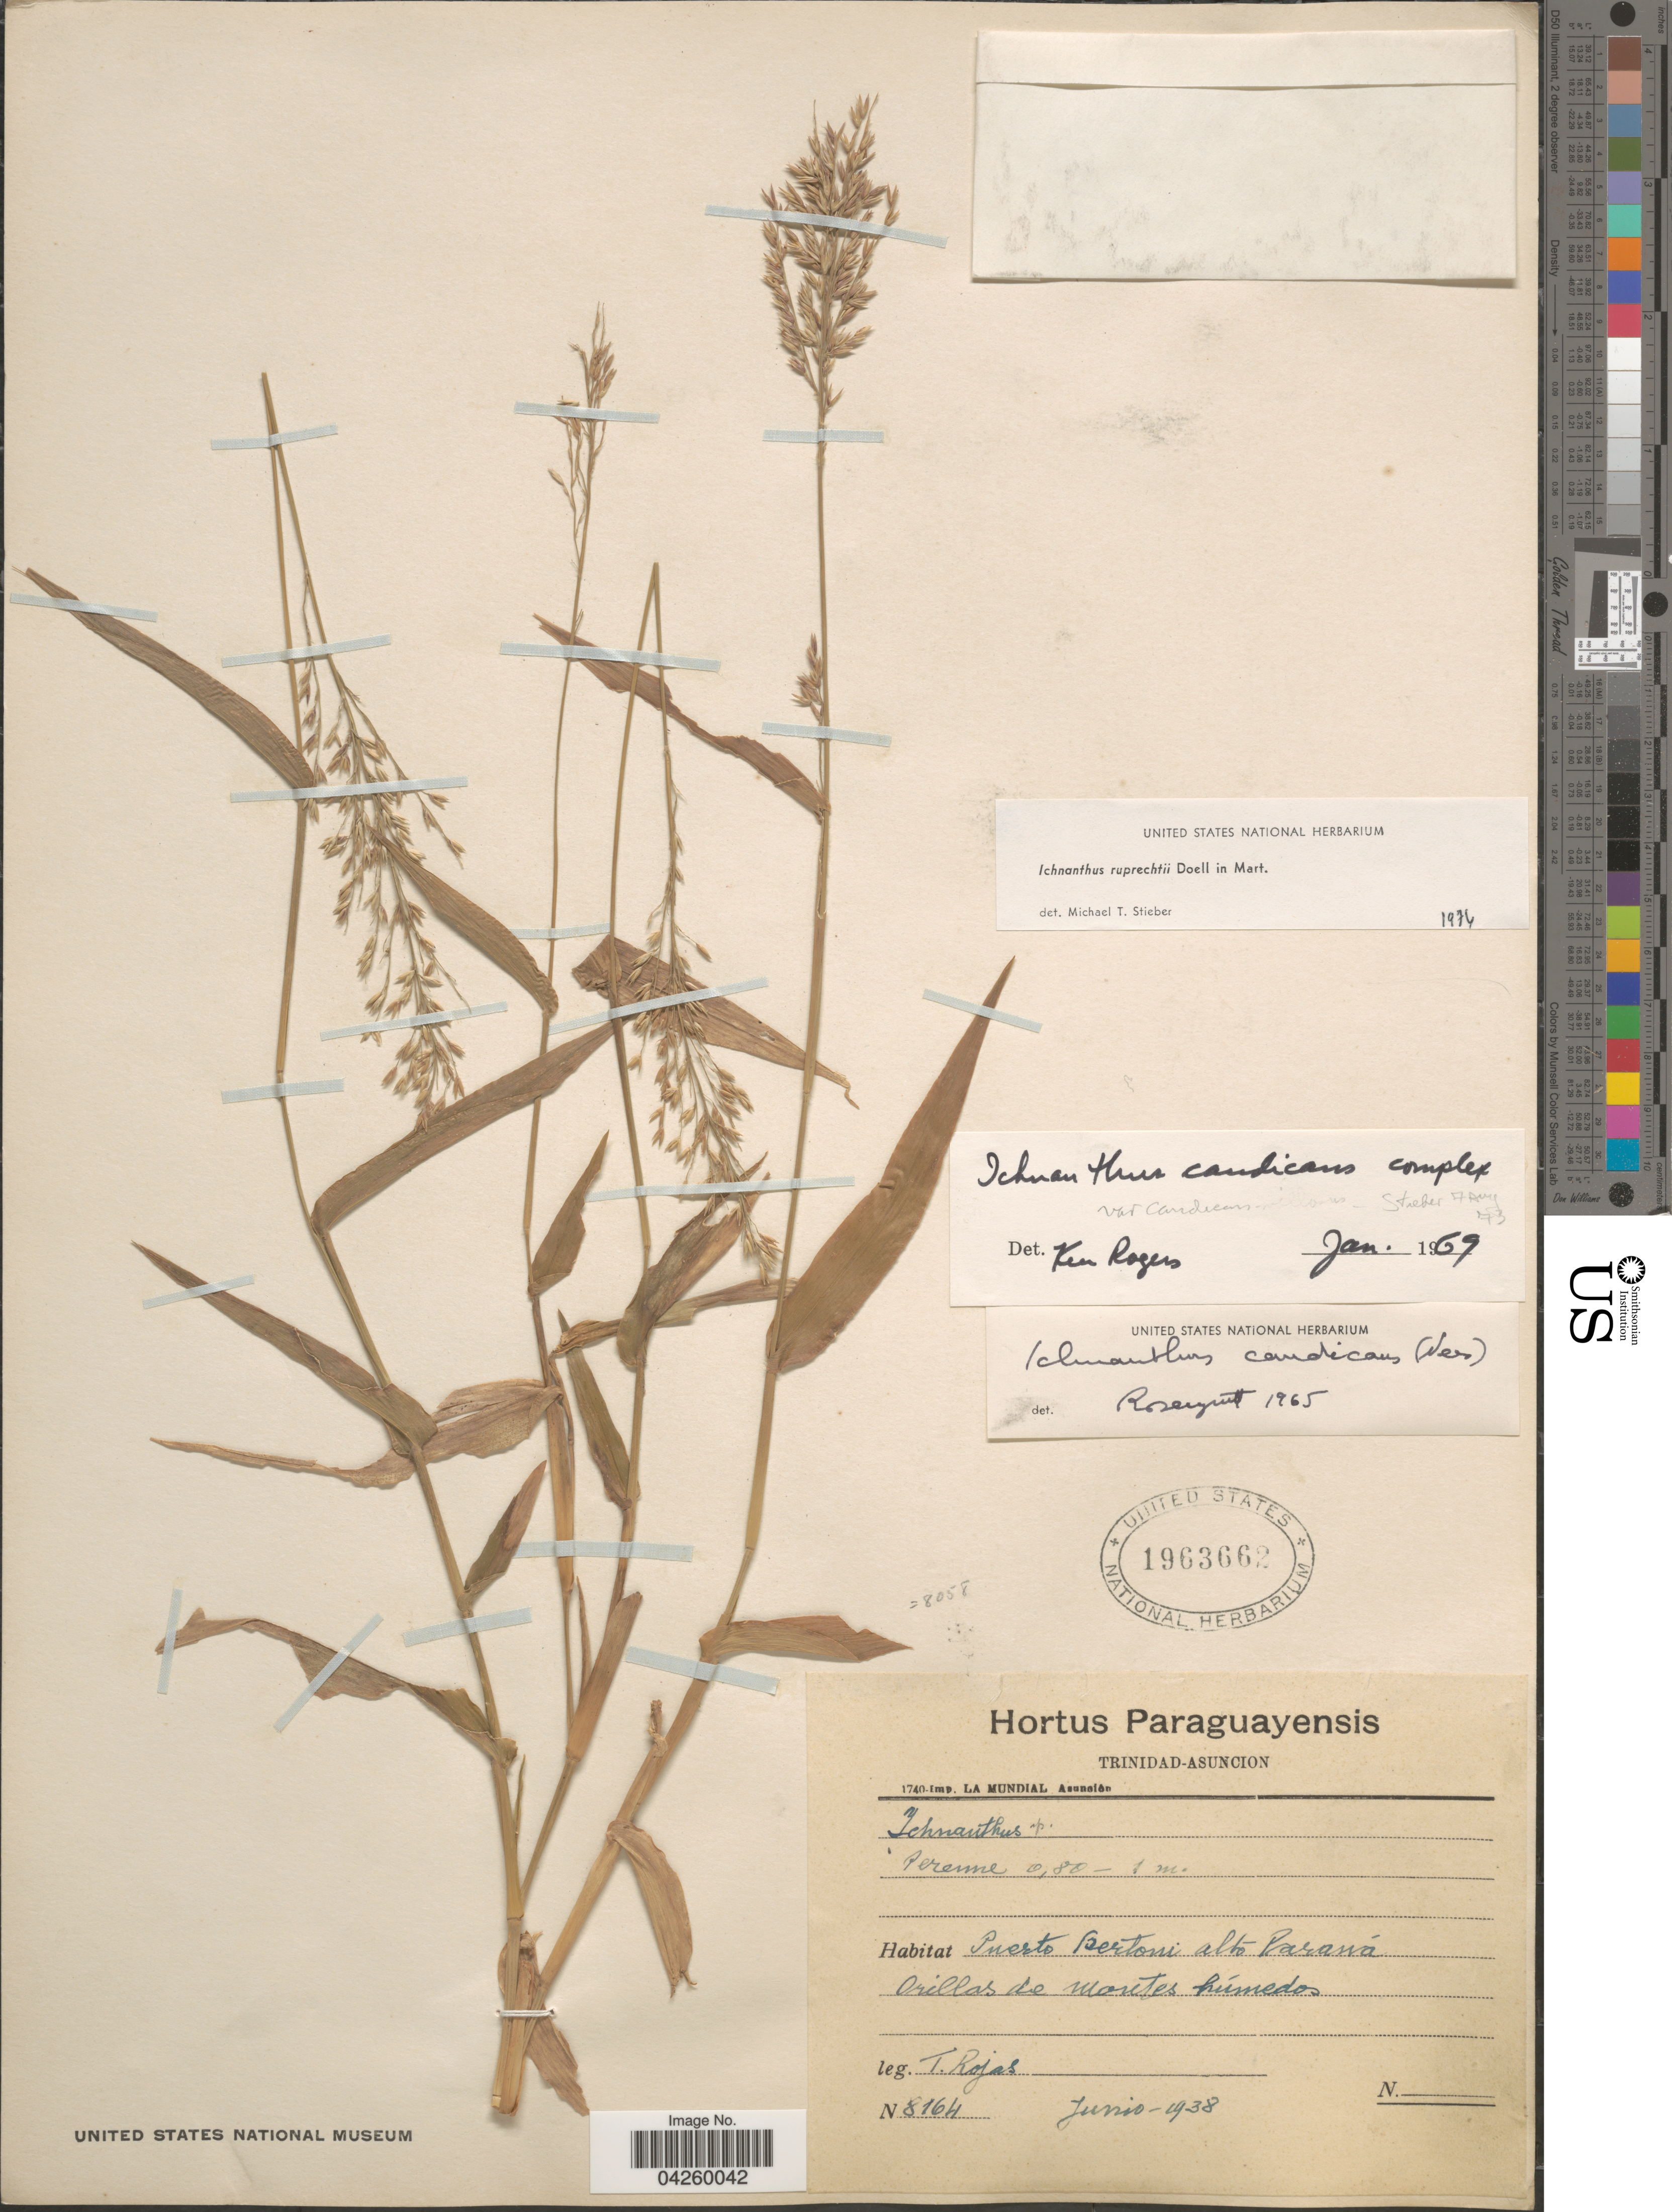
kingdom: Plantae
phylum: Tracheophyta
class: Liliopsida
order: Poales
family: Poaceae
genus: Ichnanthus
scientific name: Ichnanthus ruprechtii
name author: Döll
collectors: T. Rojas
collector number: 8164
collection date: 1938-06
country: Paraguay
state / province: Alto Parana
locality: Puerto Bertoni.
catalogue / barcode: US 1963662